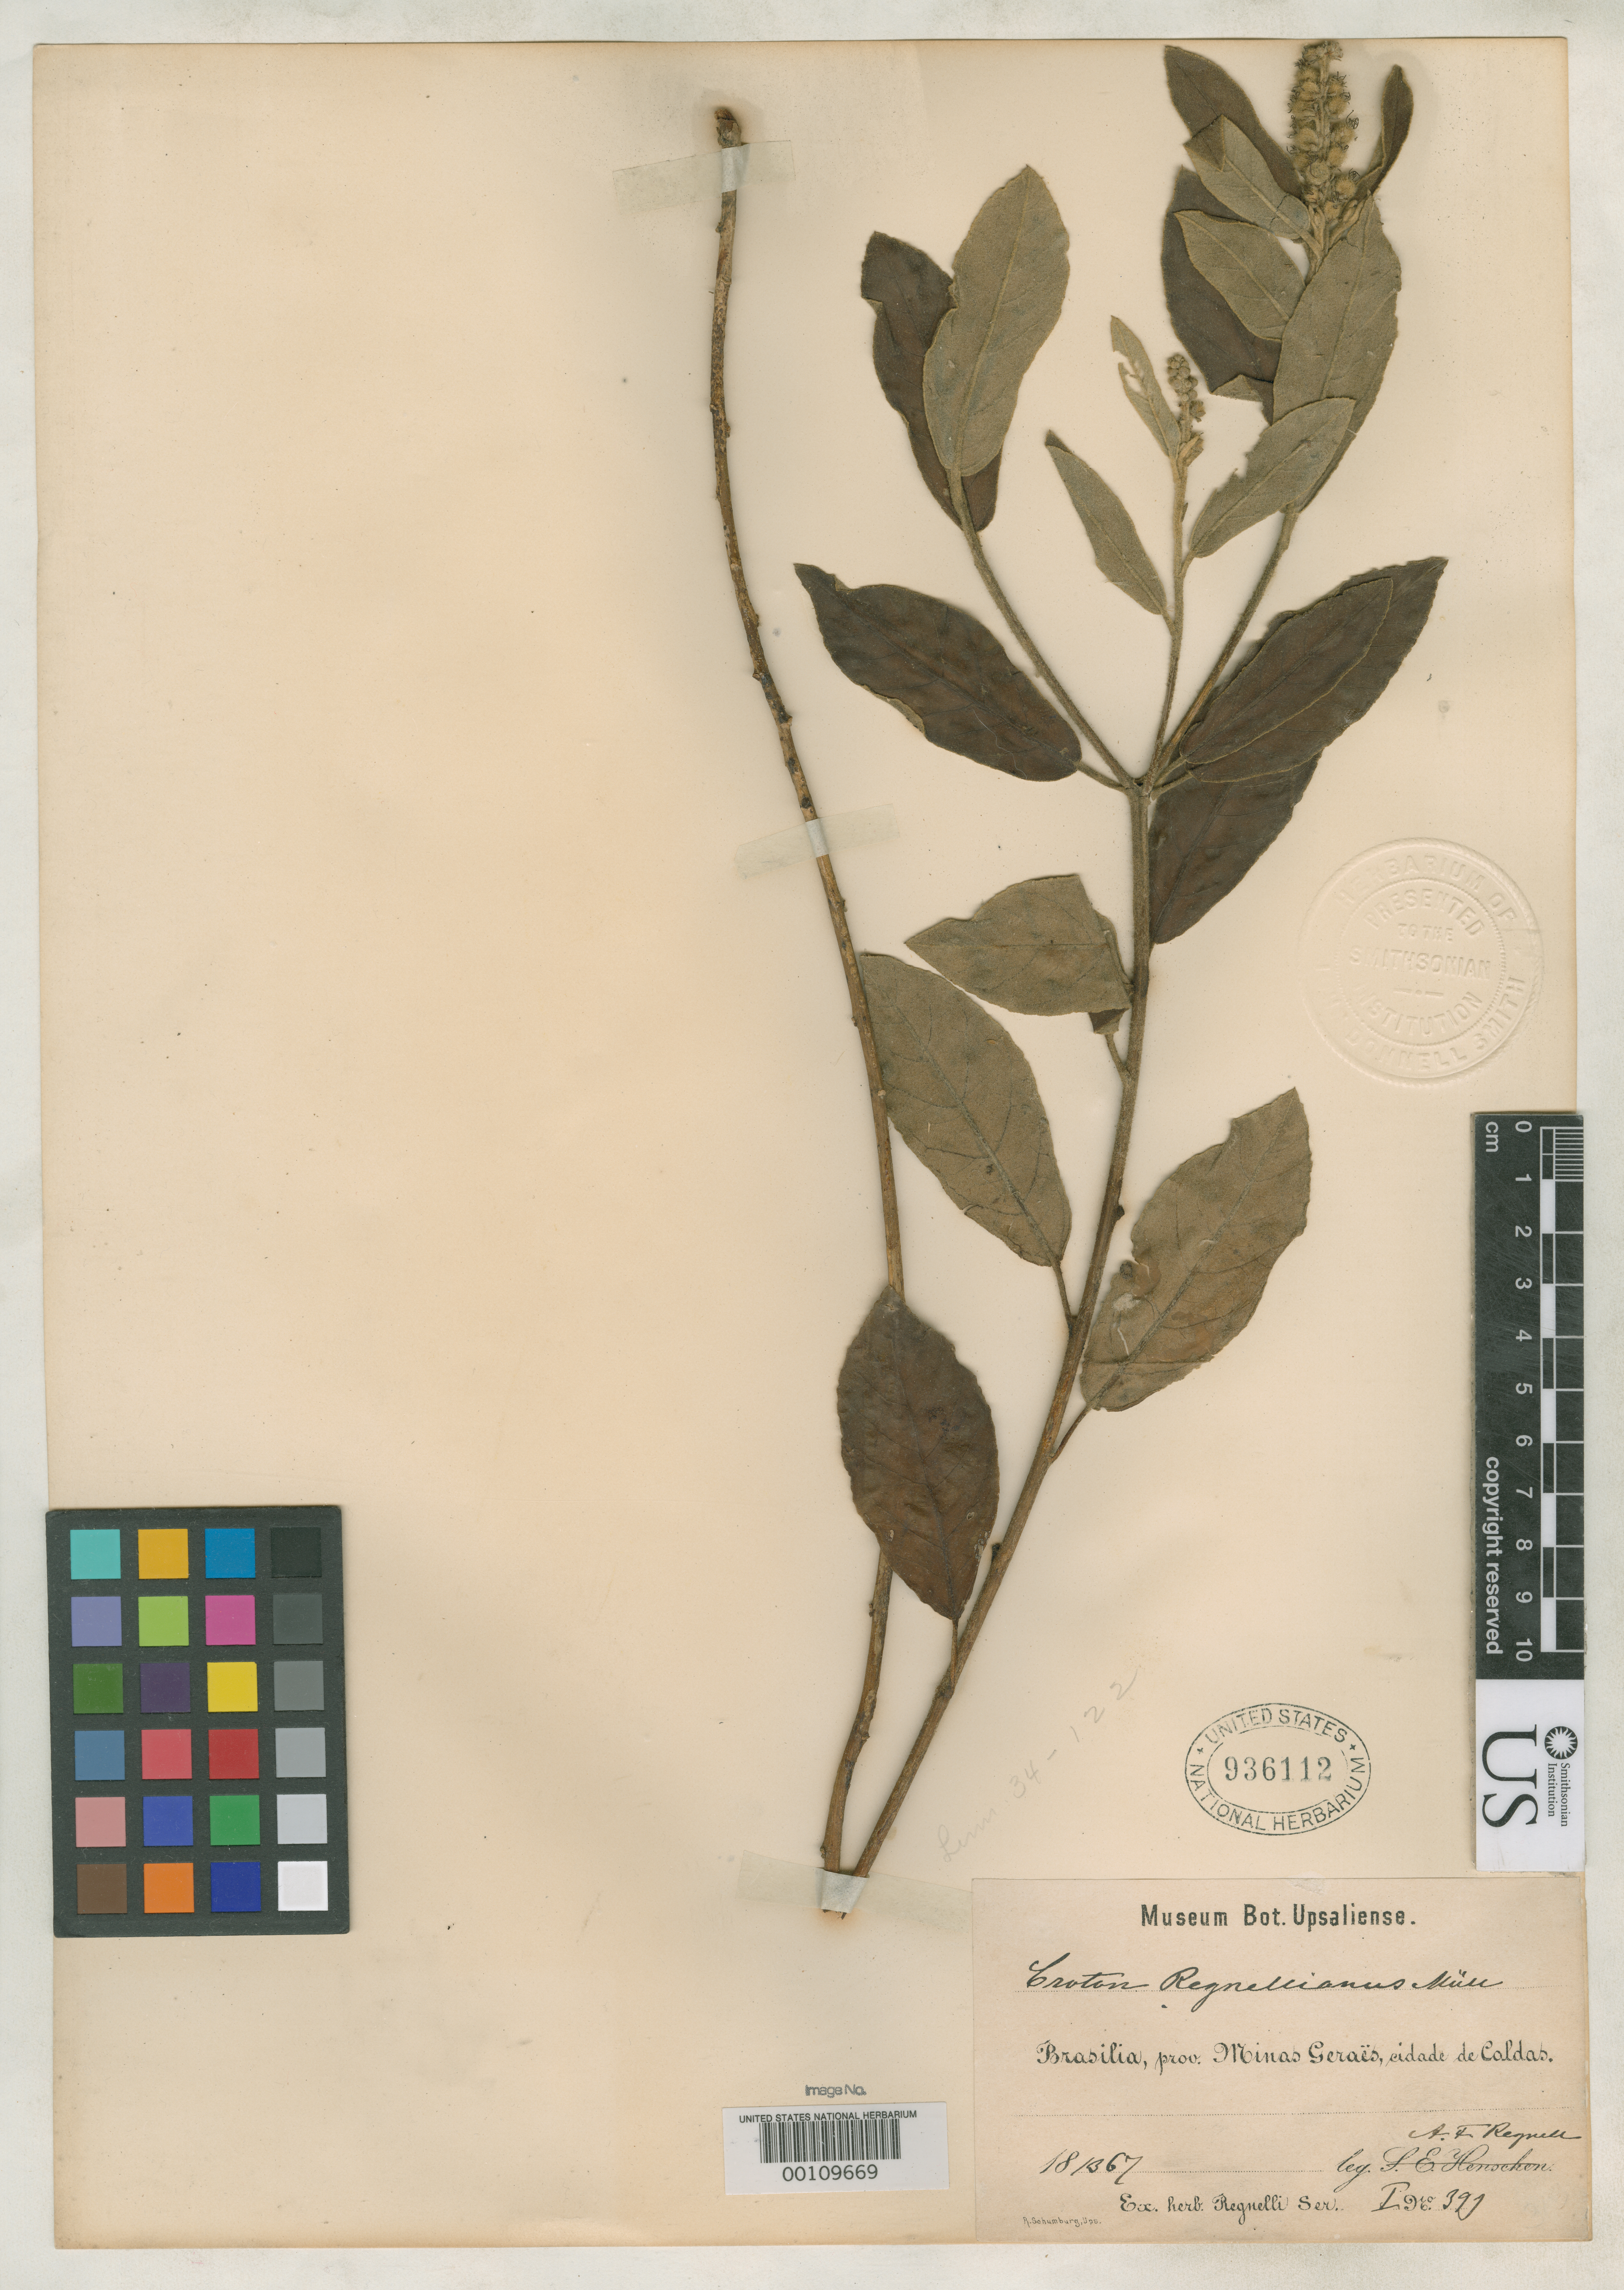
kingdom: Plantae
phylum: Tracheophyta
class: Magnoliopsida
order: Malpighiales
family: Euphorbiaceae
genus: Croton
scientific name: Croton regnellianus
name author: Müll. Arg.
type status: Isotype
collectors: A. F. Regnell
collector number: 399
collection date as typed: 1867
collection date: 1867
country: Brazil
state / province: Minas Gerais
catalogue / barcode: US 936112